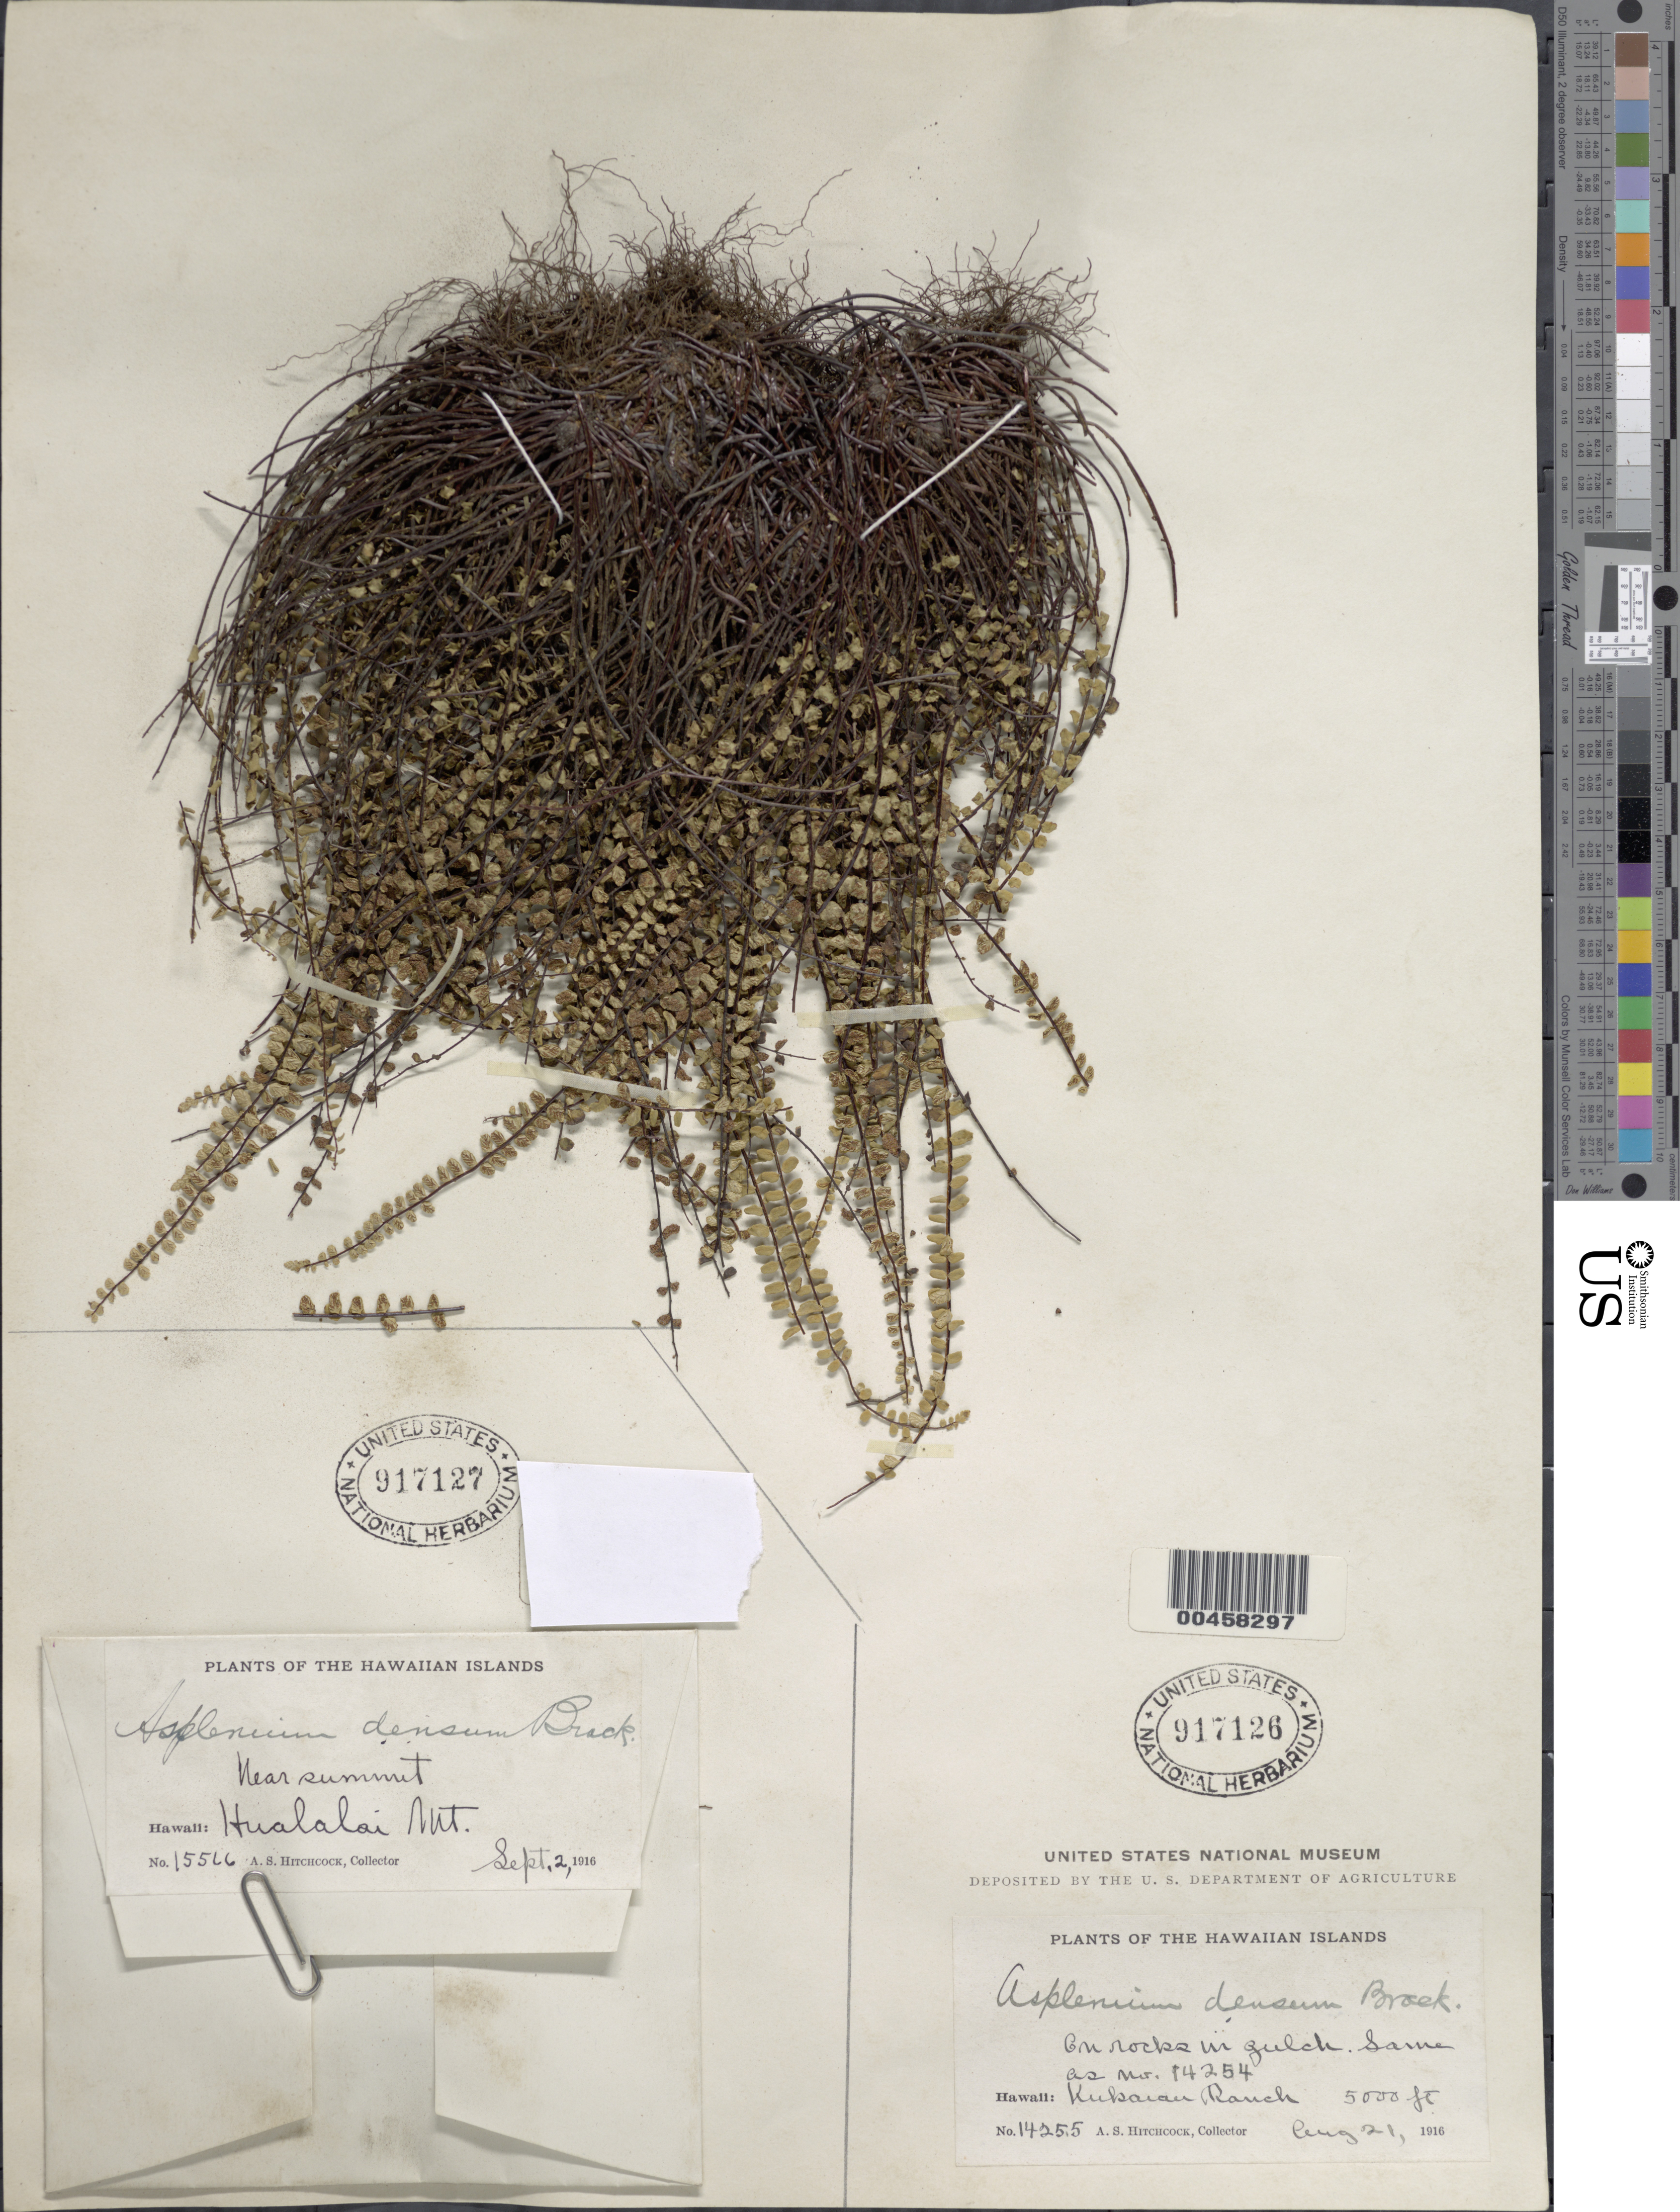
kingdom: Plantae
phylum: Tracheophyta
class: Polypodiopsida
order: Polypodiales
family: Aspleniaceae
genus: Asplenium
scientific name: Asplenium trichomanes subsp. densum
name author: (Brack.) W.H. Wagner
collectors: A. S. Hitchcock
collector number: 14255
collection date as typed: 21 Aug 1916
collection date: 1916-08-21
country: United States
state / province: Hawaii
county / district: Hawaii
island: Hawaii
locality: Kukaiau Ranch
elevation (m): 1524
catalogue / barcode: US 917126